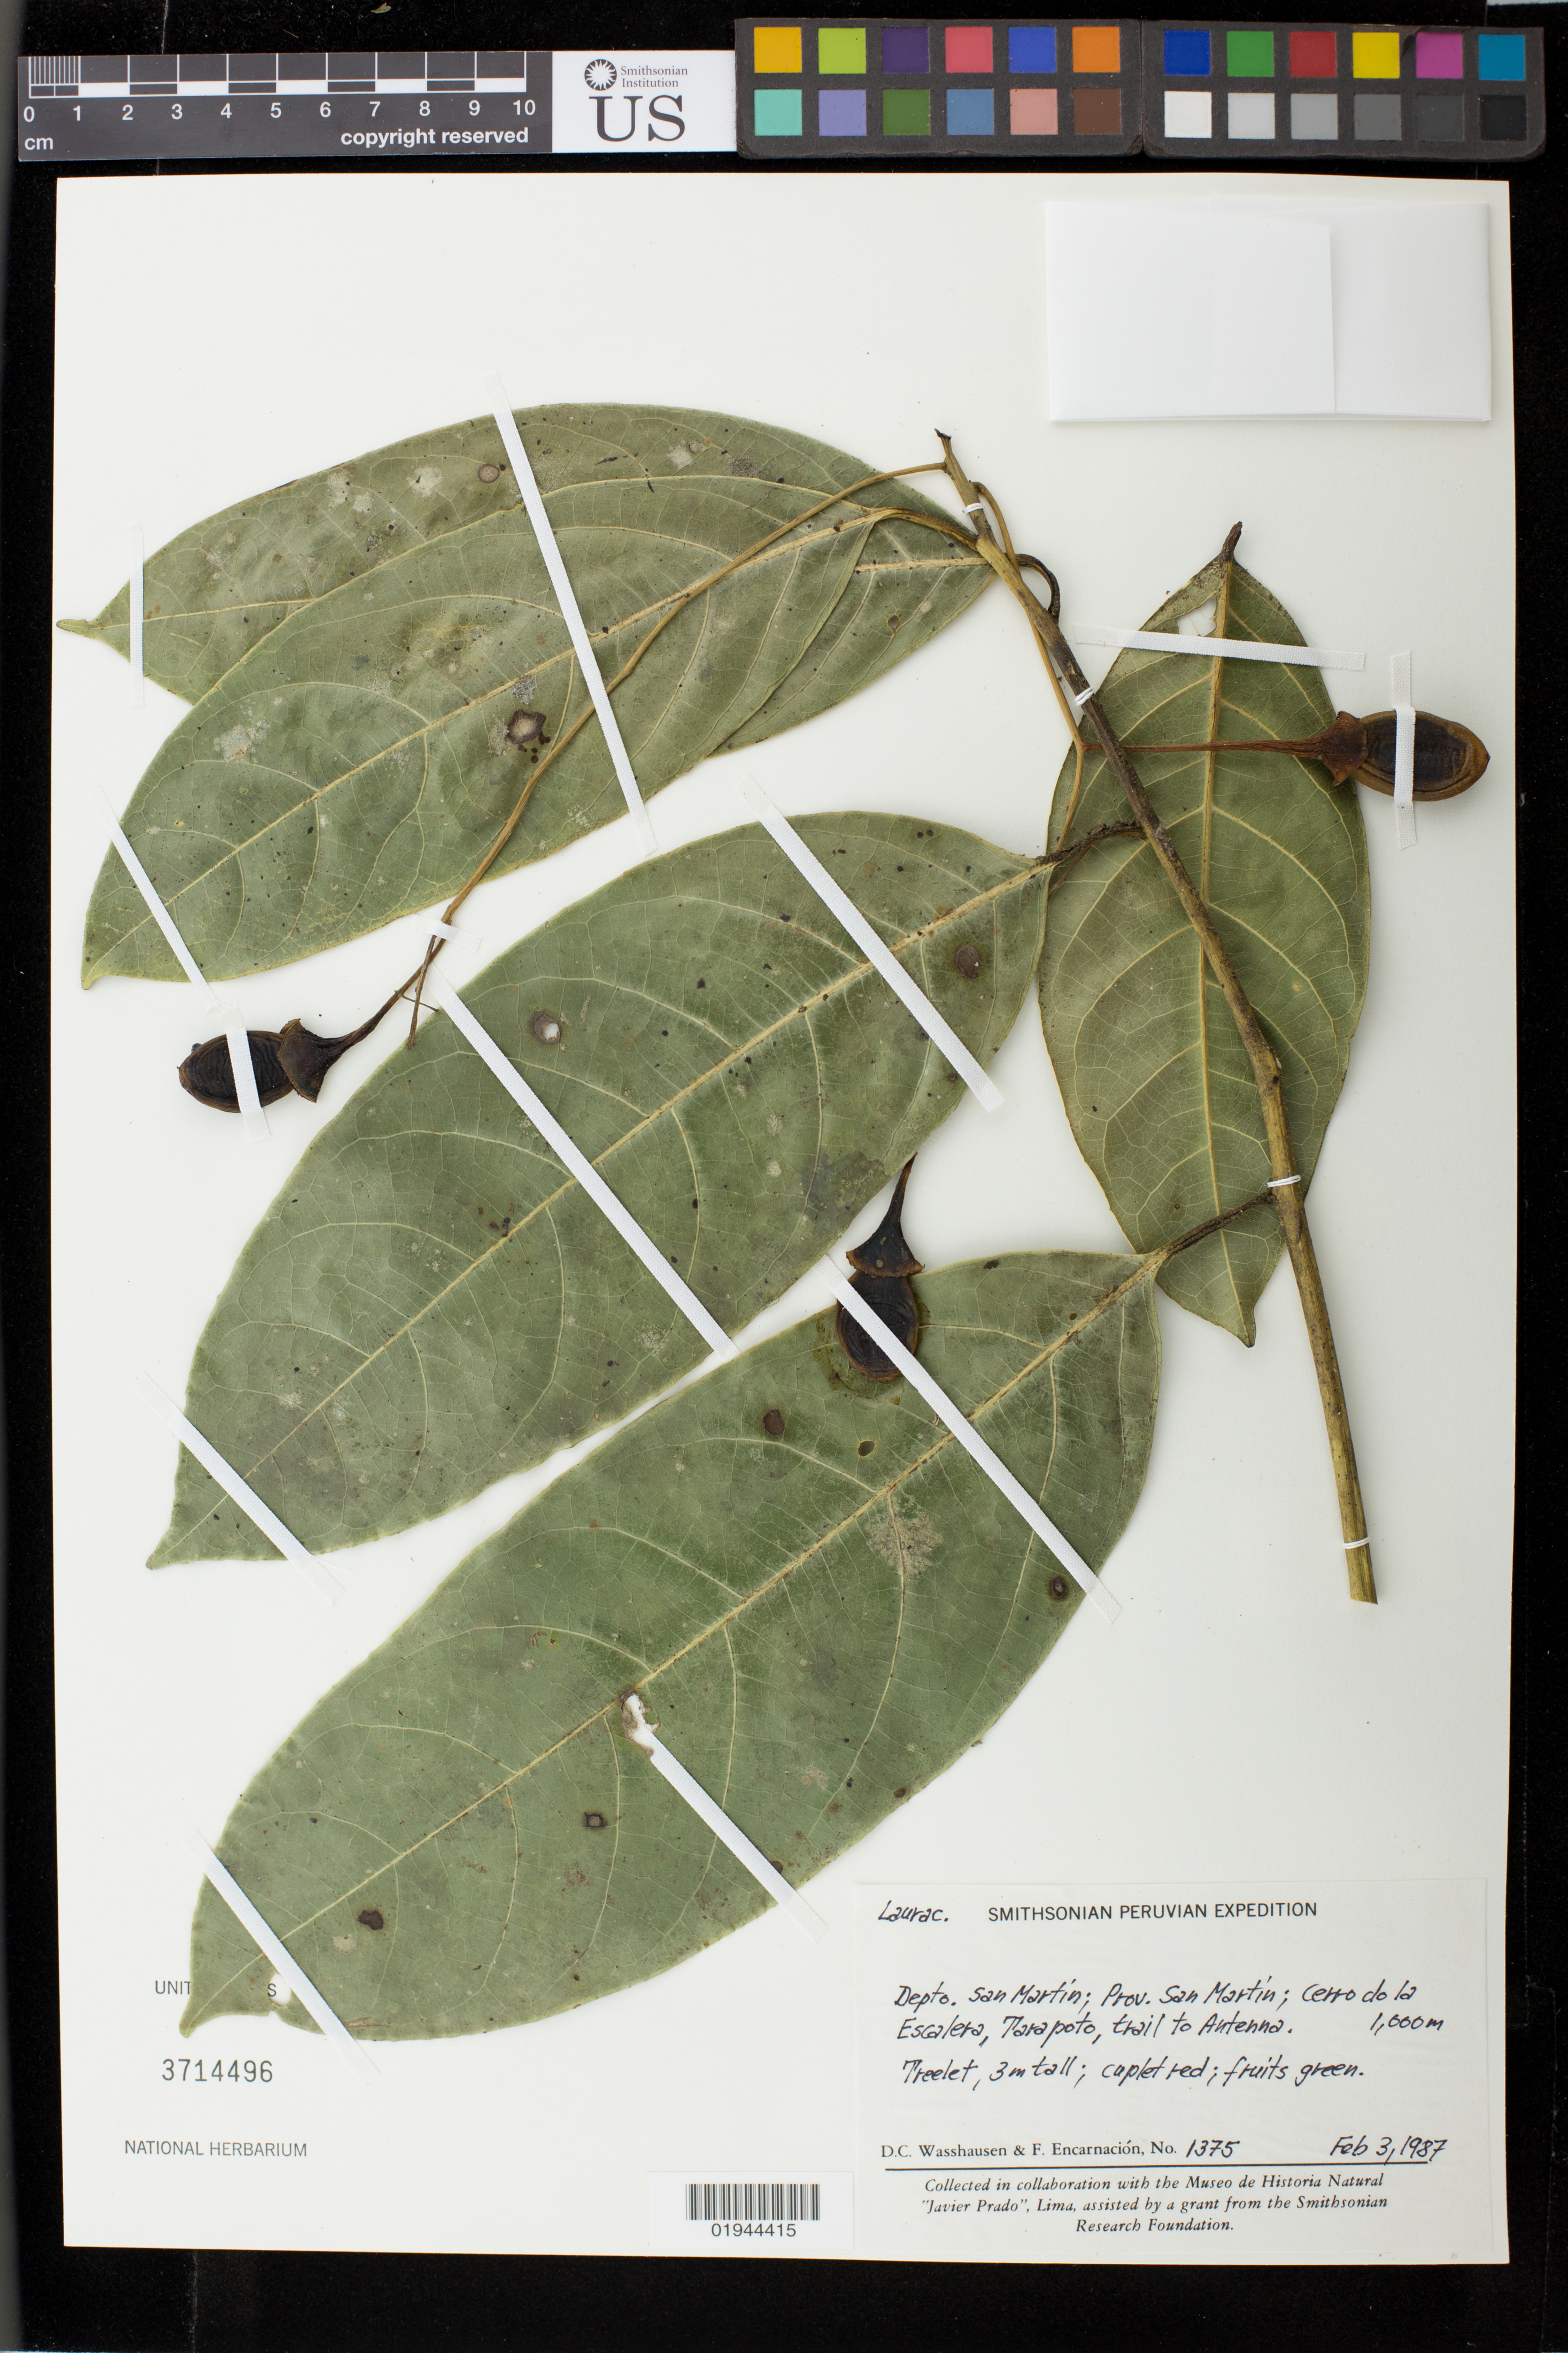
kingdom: Plantae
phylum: Tracheophyta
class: Magnoliopsida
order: Laurales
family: Lauraceae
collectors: D. C. Wasshausen & F. Encarnación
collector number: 1375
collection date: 1987-02-03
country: Peru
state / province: San Martín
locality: Depto. San Martin; Cerro de la Escalera, Tarapoto, trail to Antenna.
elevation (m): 1000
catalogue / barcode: US 3714496